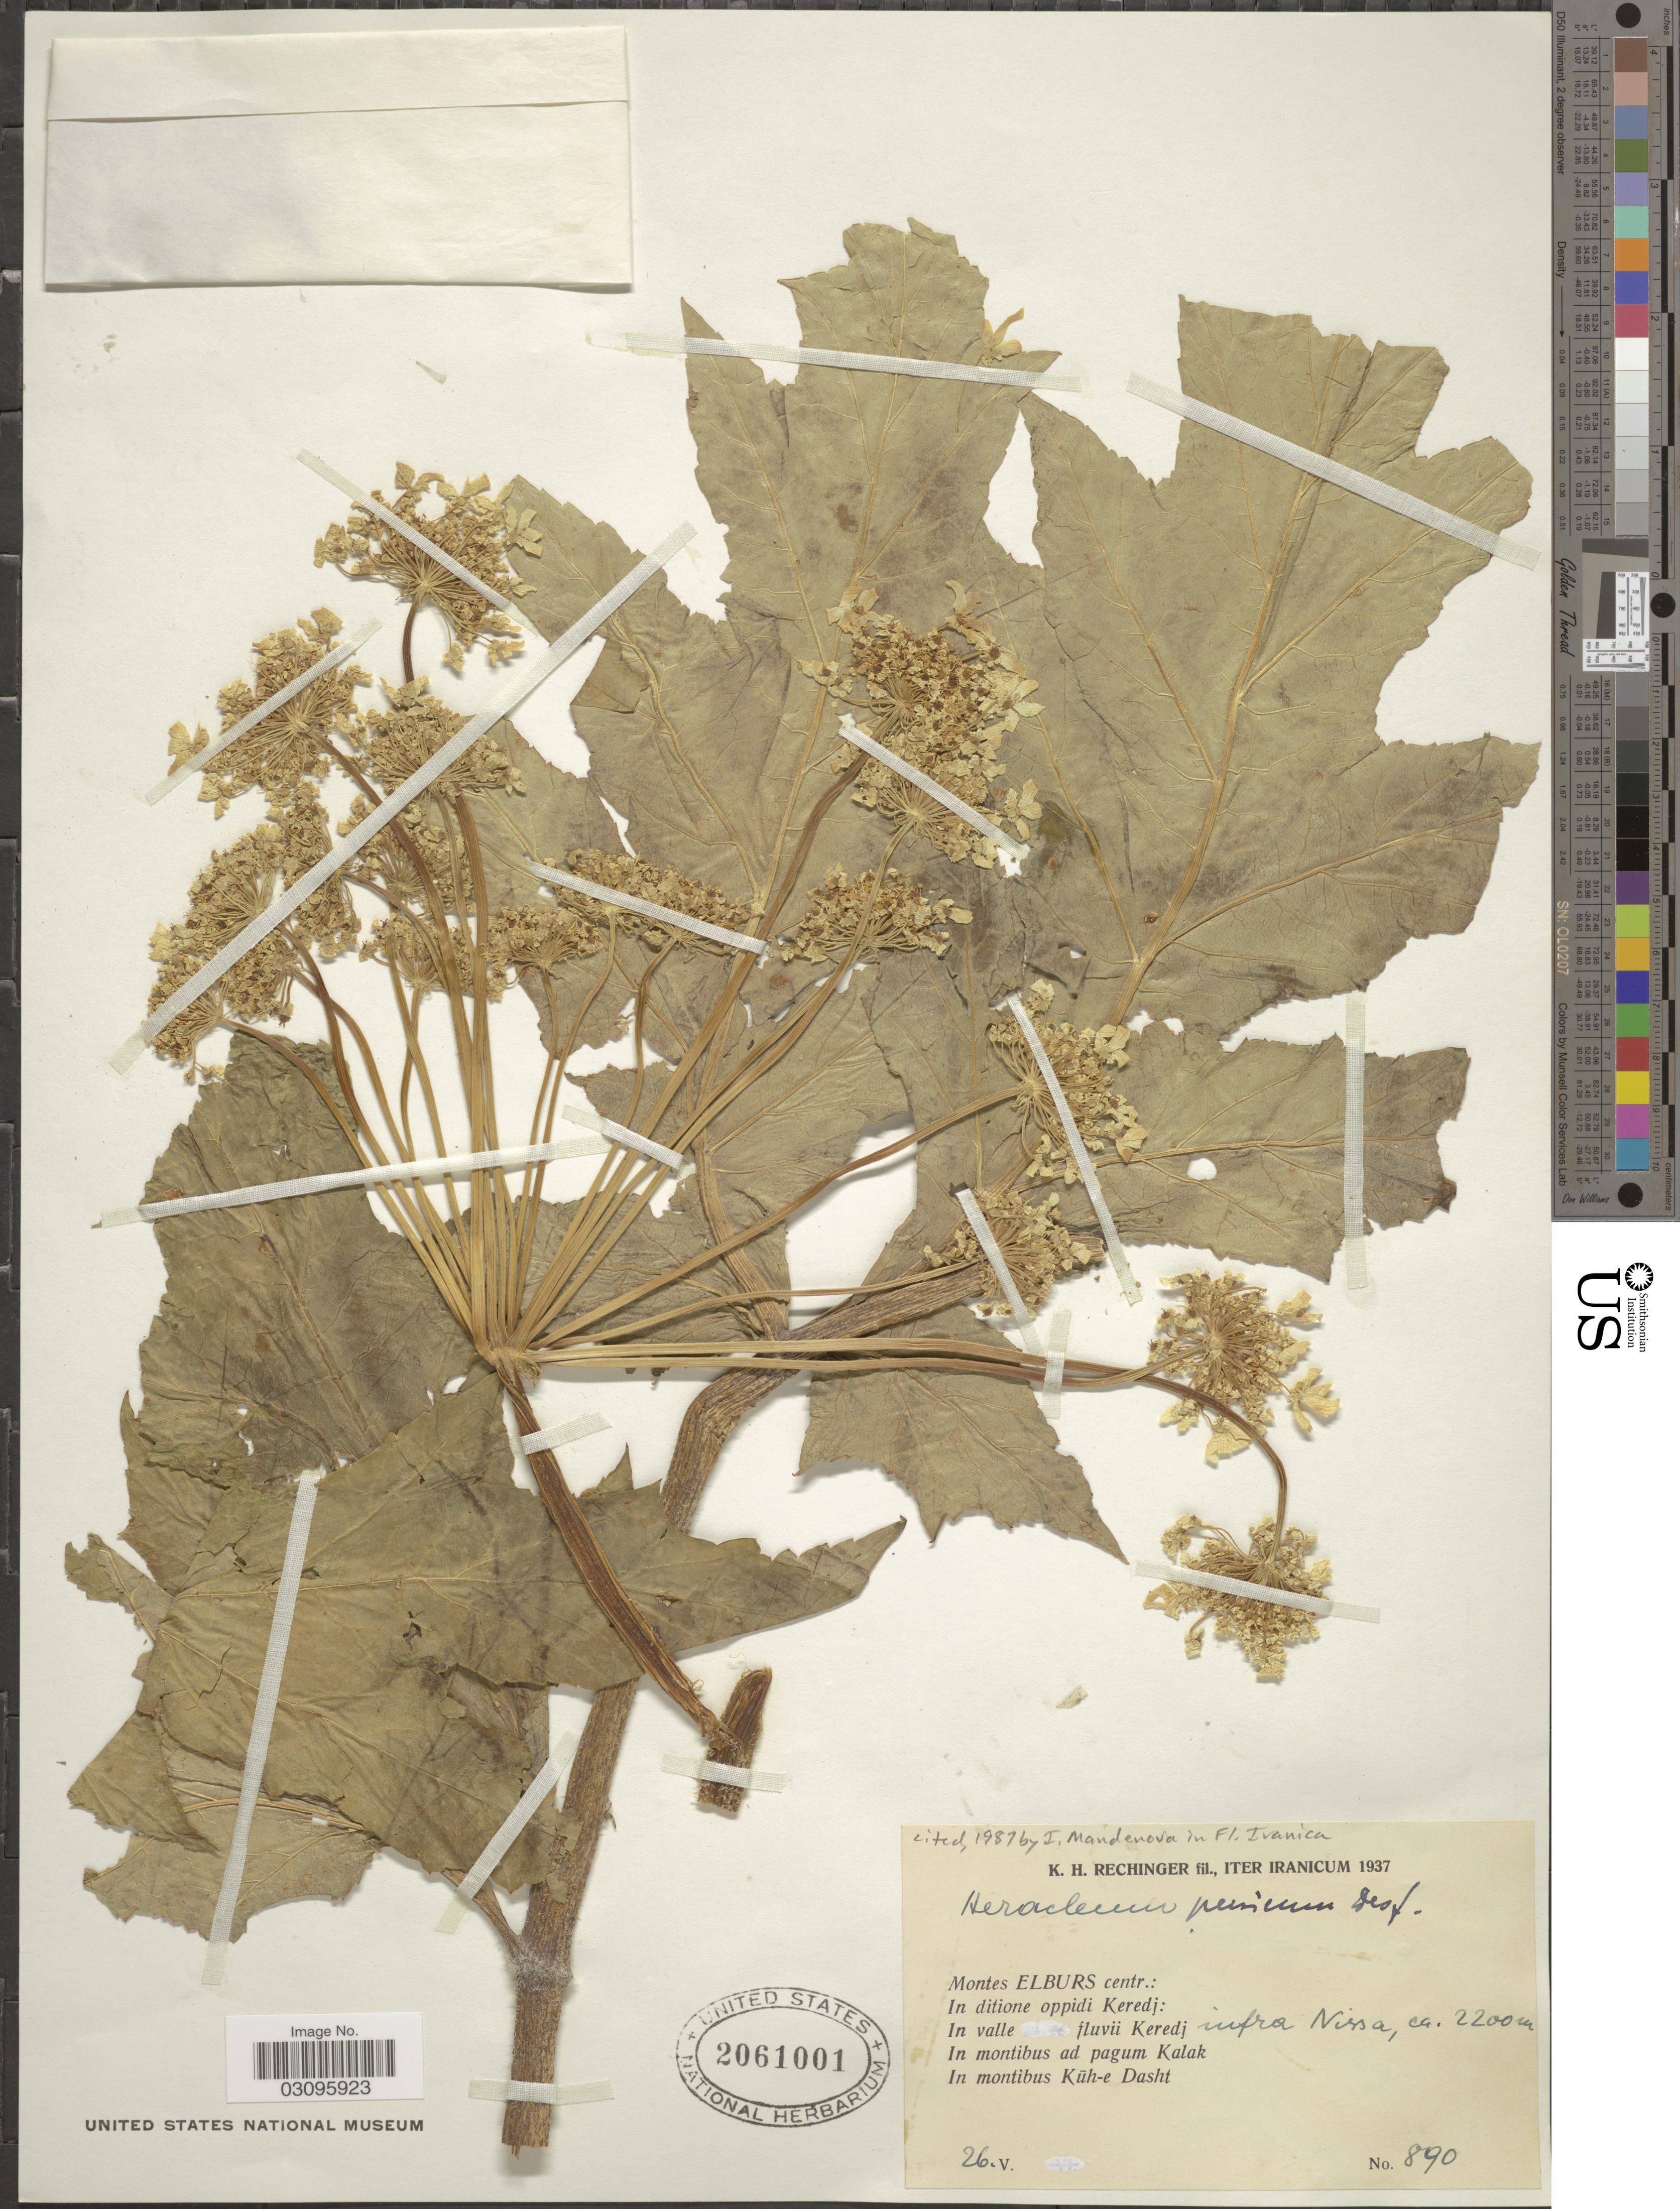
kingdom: Plantae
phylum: Tracheophyta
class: Magnoliopsida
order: Apiales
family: Apiaceae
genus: Heracleum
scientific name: Heracleum persicum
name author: Desf. ex Fische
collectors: K. H. Rechinger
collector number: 890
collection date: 1937-05-26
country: Iran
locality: Montes Elburs centr.: In ditione oppidi Keredj: In valle fluvii Keredj infra Nissa. In montibus ad pagum Kalak. In montibus Kūh-e Dasht.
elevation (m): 2200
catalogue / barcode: US 2061001